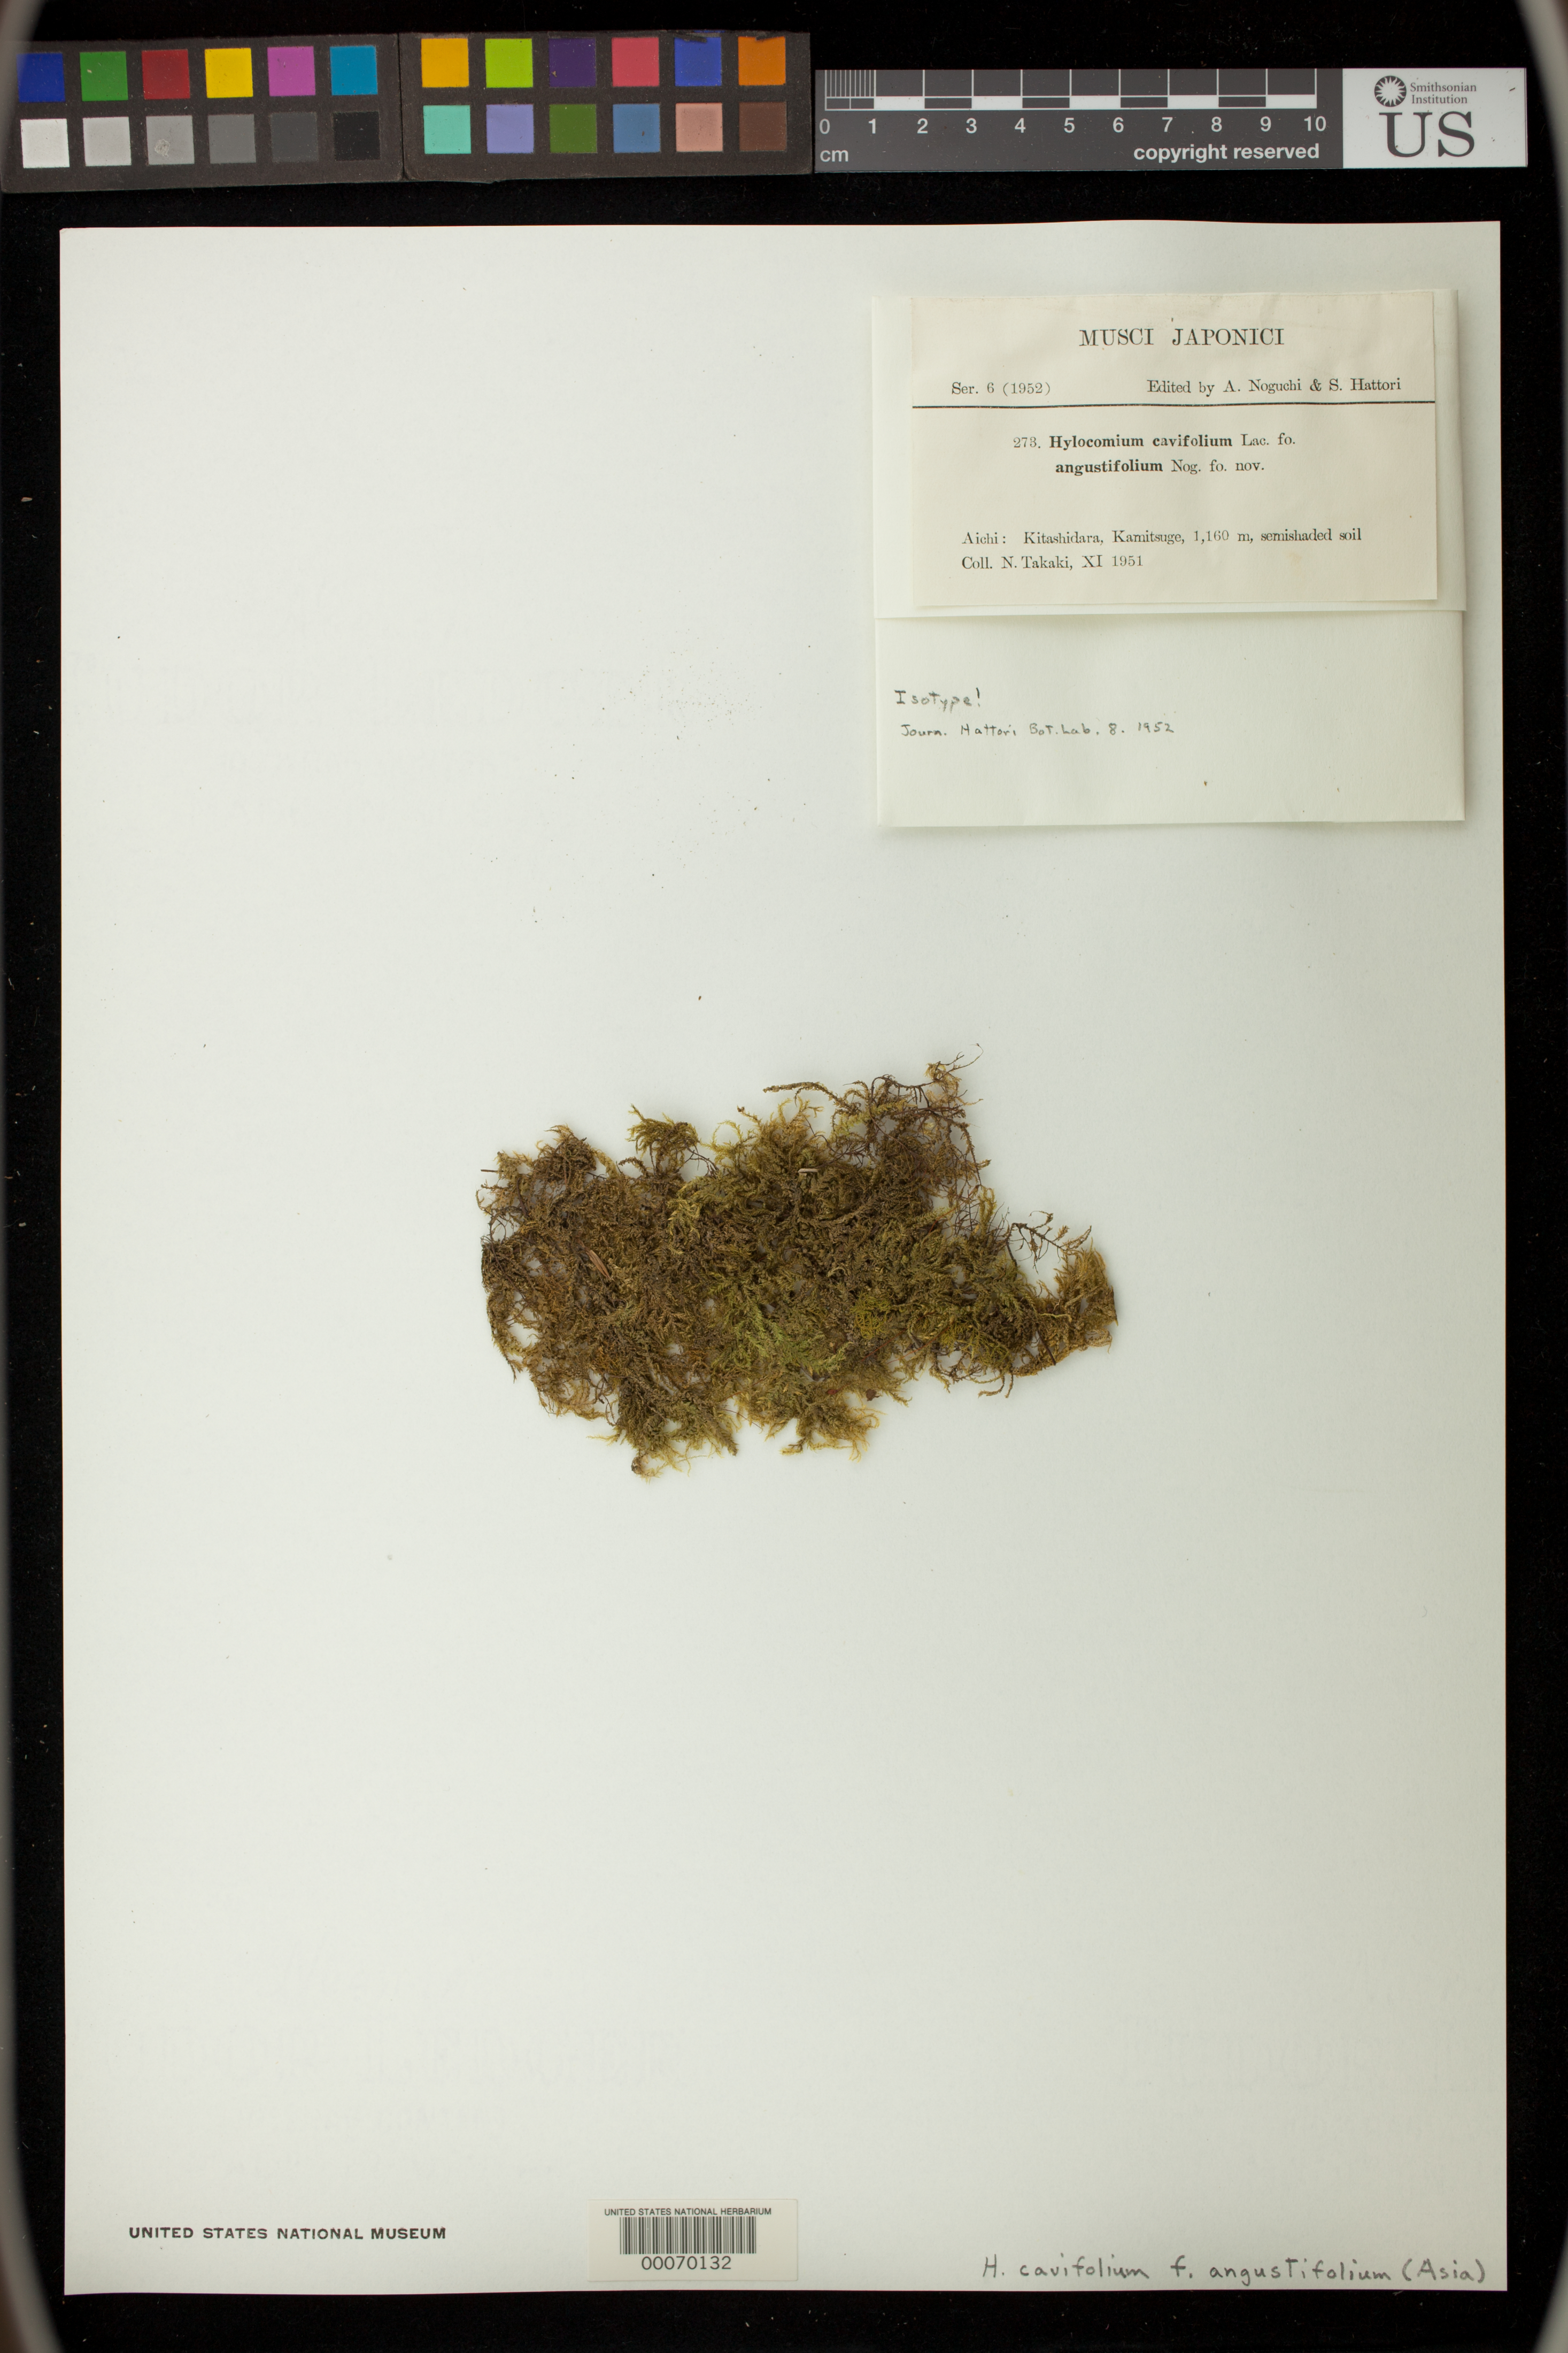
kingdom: Plantae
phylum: Bryophyta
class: Bryopsida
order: Hypnales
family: Hylocomiaceae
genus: Hylocomium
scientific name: Hylocomium cavifolium f. angustifolium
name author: Nog.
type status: Isotype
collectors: N. Takaki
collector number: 273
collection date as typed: Nov 1951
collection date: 1951-11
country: Japan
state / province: Aiti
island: Honshu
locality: Aichi, Kitashidara, Kamitsuga.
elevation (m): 1600